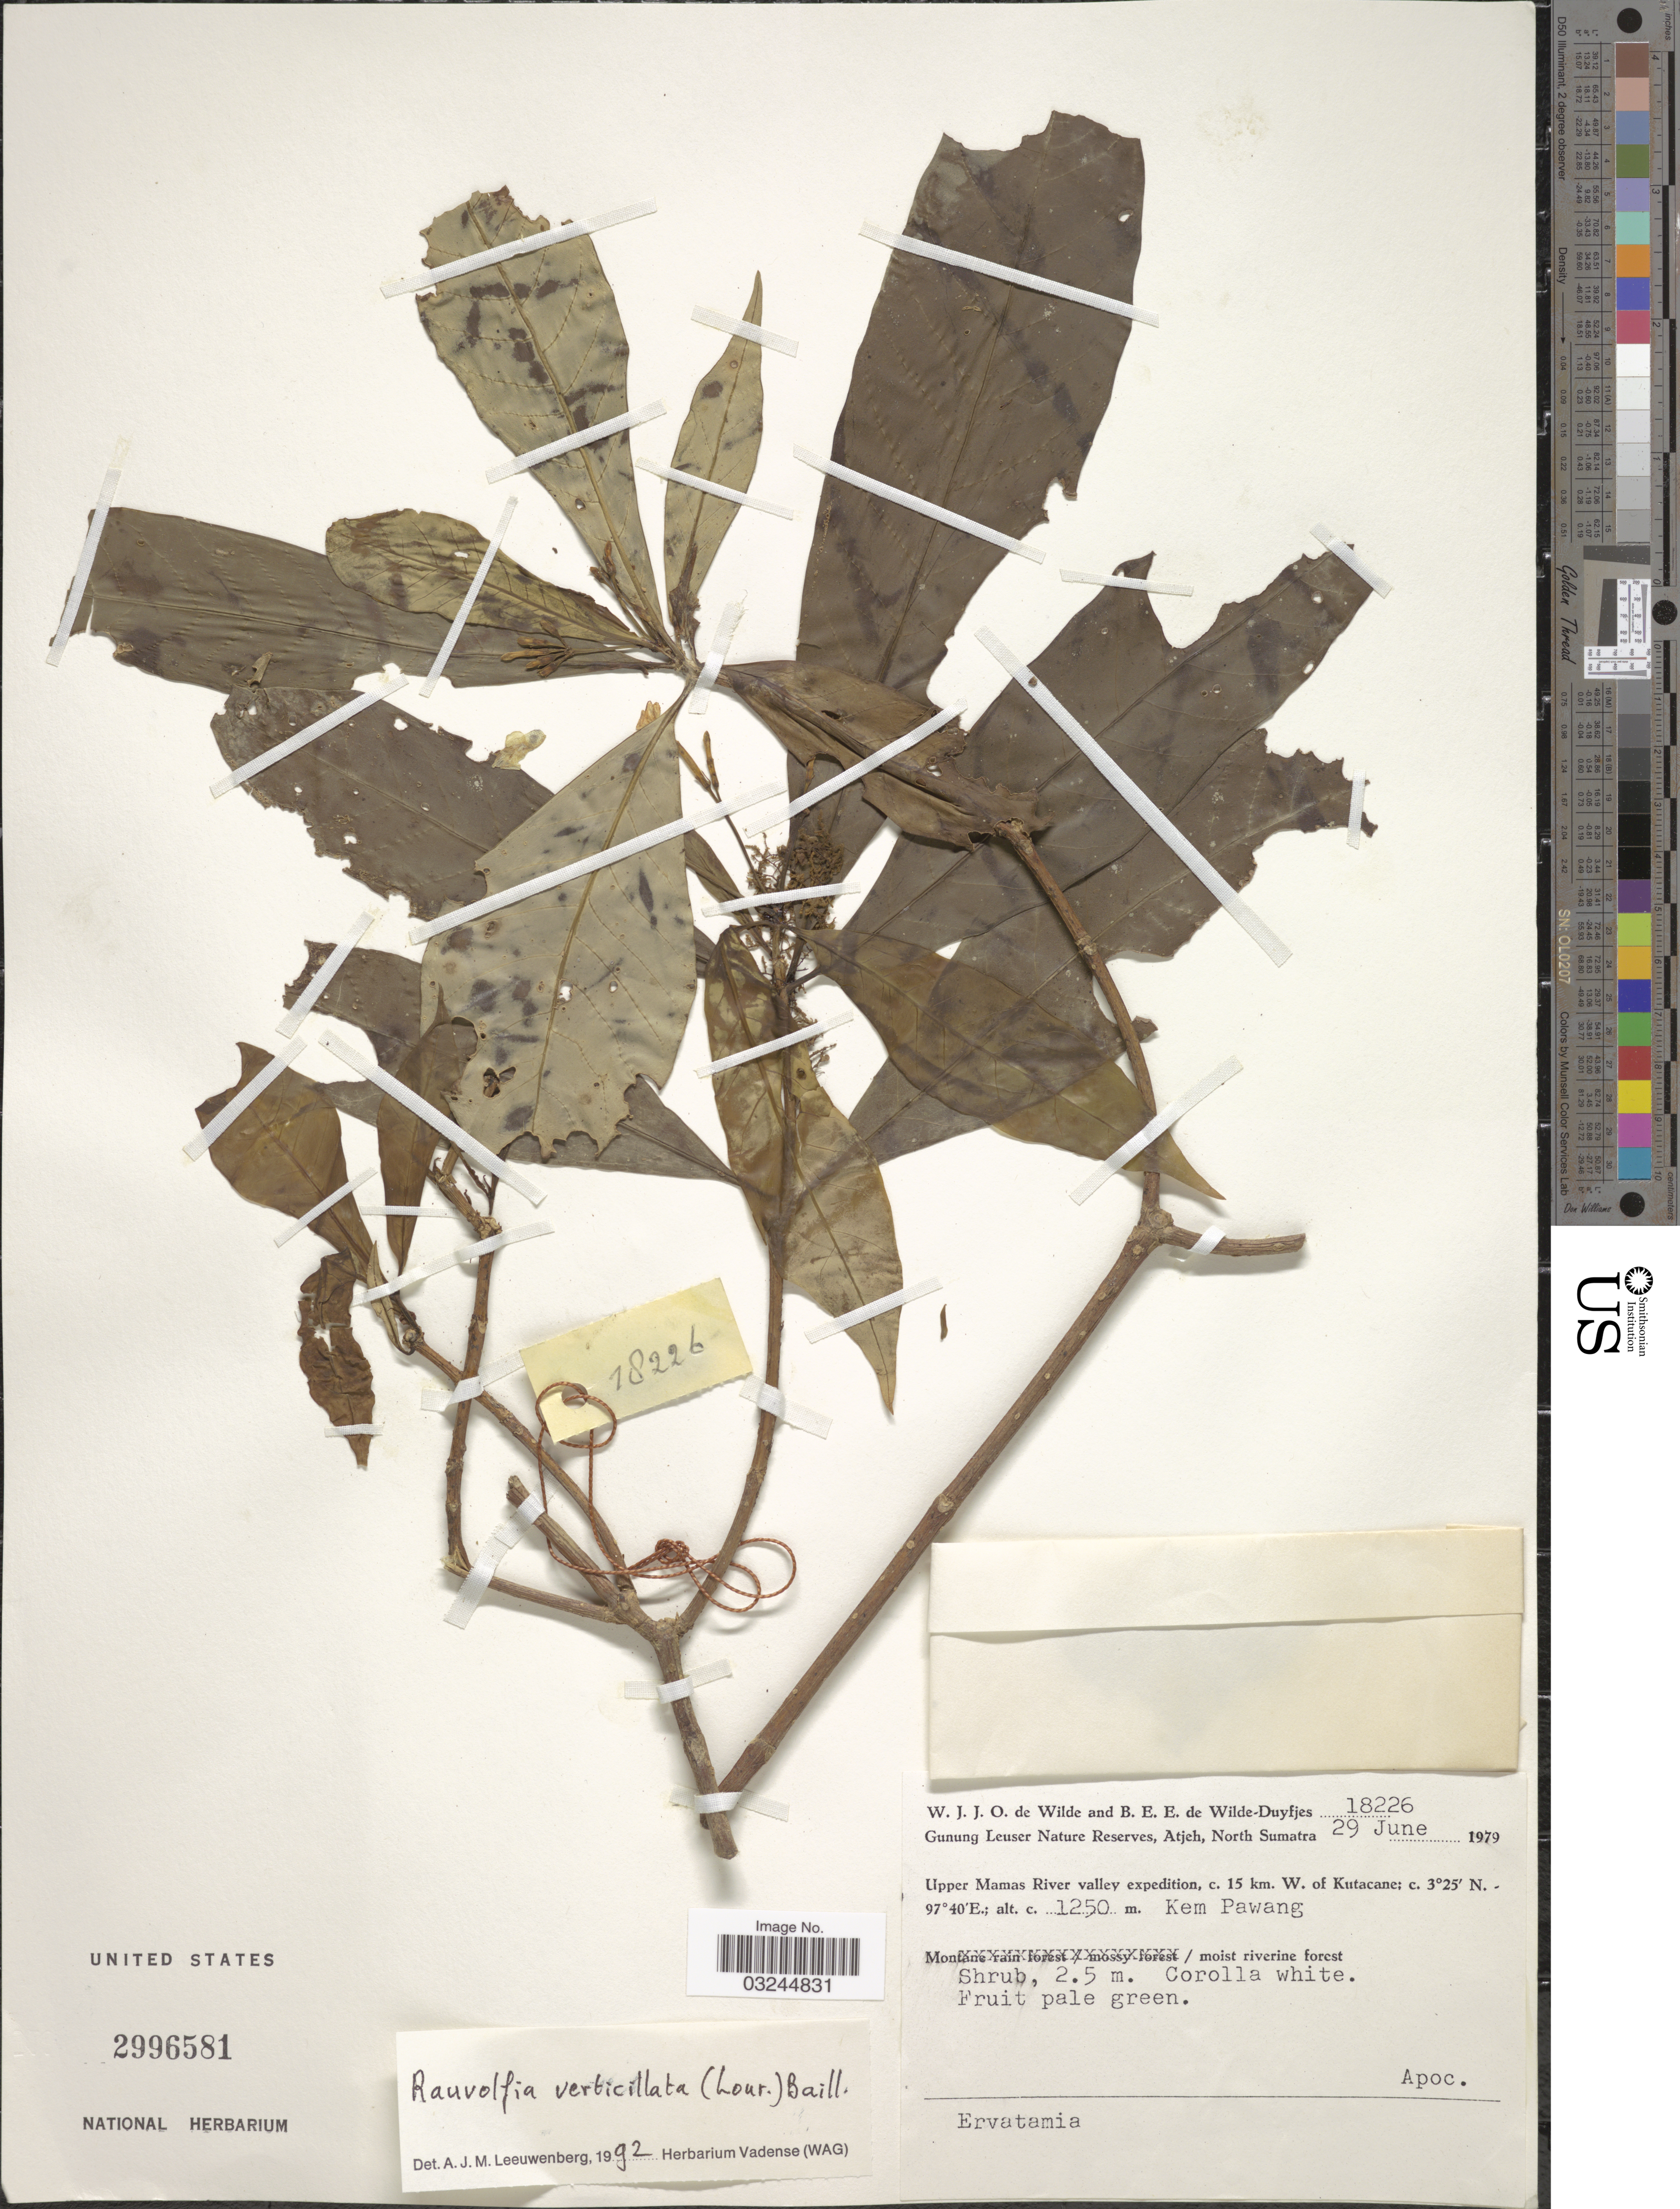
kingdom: Plantae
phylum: Tracheophyta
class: Magnoliopsida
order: Gentianales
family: Apocynaceae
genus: Rauvolfia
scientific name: Rauvolfia verticillata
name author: (Lour.) Baill.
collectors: W. J. de Wilde & B. E. de Wilde-Duyfjes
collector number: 18226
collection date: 1979-06-29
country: Indonesia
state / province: Sumatra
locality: Gunung Leuser Nature Reserves, Atjeh, North Sumatra. Upper Mamas River valley expedition, c. 15 km. W of Kutacane. Kem Pawang.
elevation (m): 1250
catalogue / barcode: US 2996581